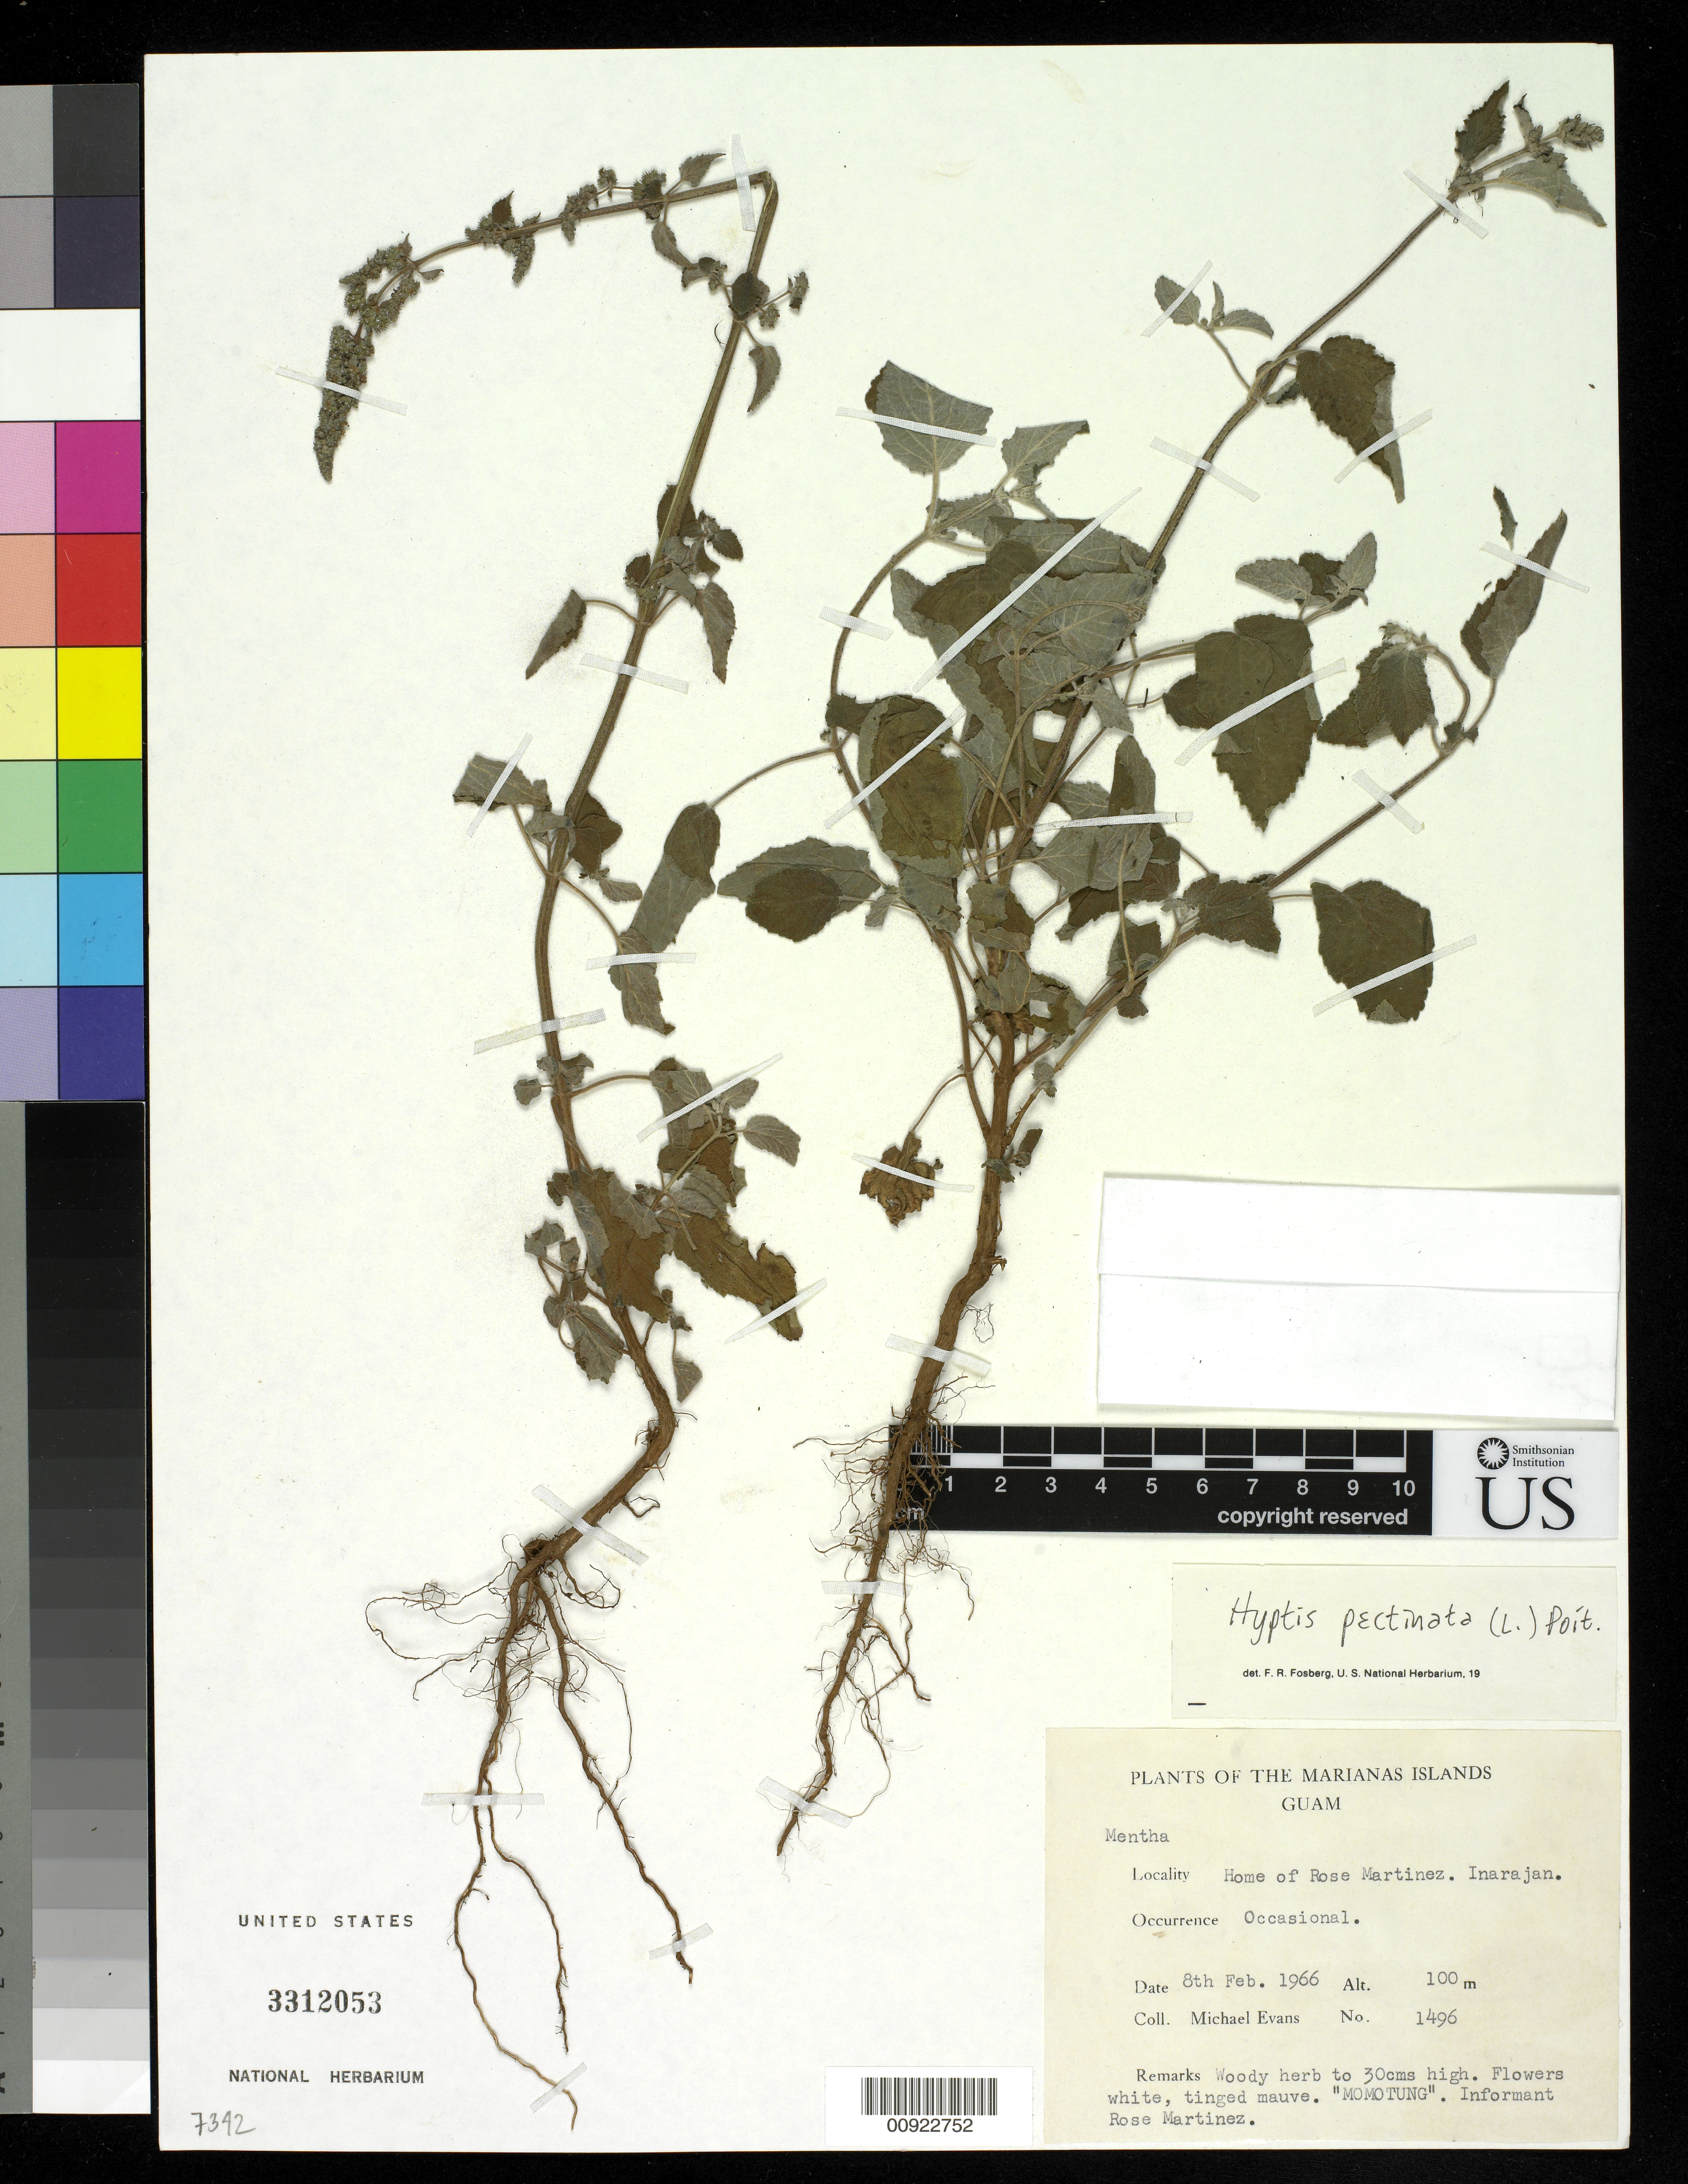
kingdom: Plantae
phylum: Tracheophyta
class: Magnoliopsida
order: Lamiales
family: Lamiaceae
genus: Mesosphaerum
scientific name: Mesosphaerum pectinatum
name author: (L.) Kuntze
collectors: M. Evans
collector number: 1496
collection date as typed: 08 Feb 1966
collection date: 1966-02-08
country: Guam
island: Guam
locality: Home of Rose Martinez Inarajan.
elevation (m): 100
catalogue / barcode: US 3312053